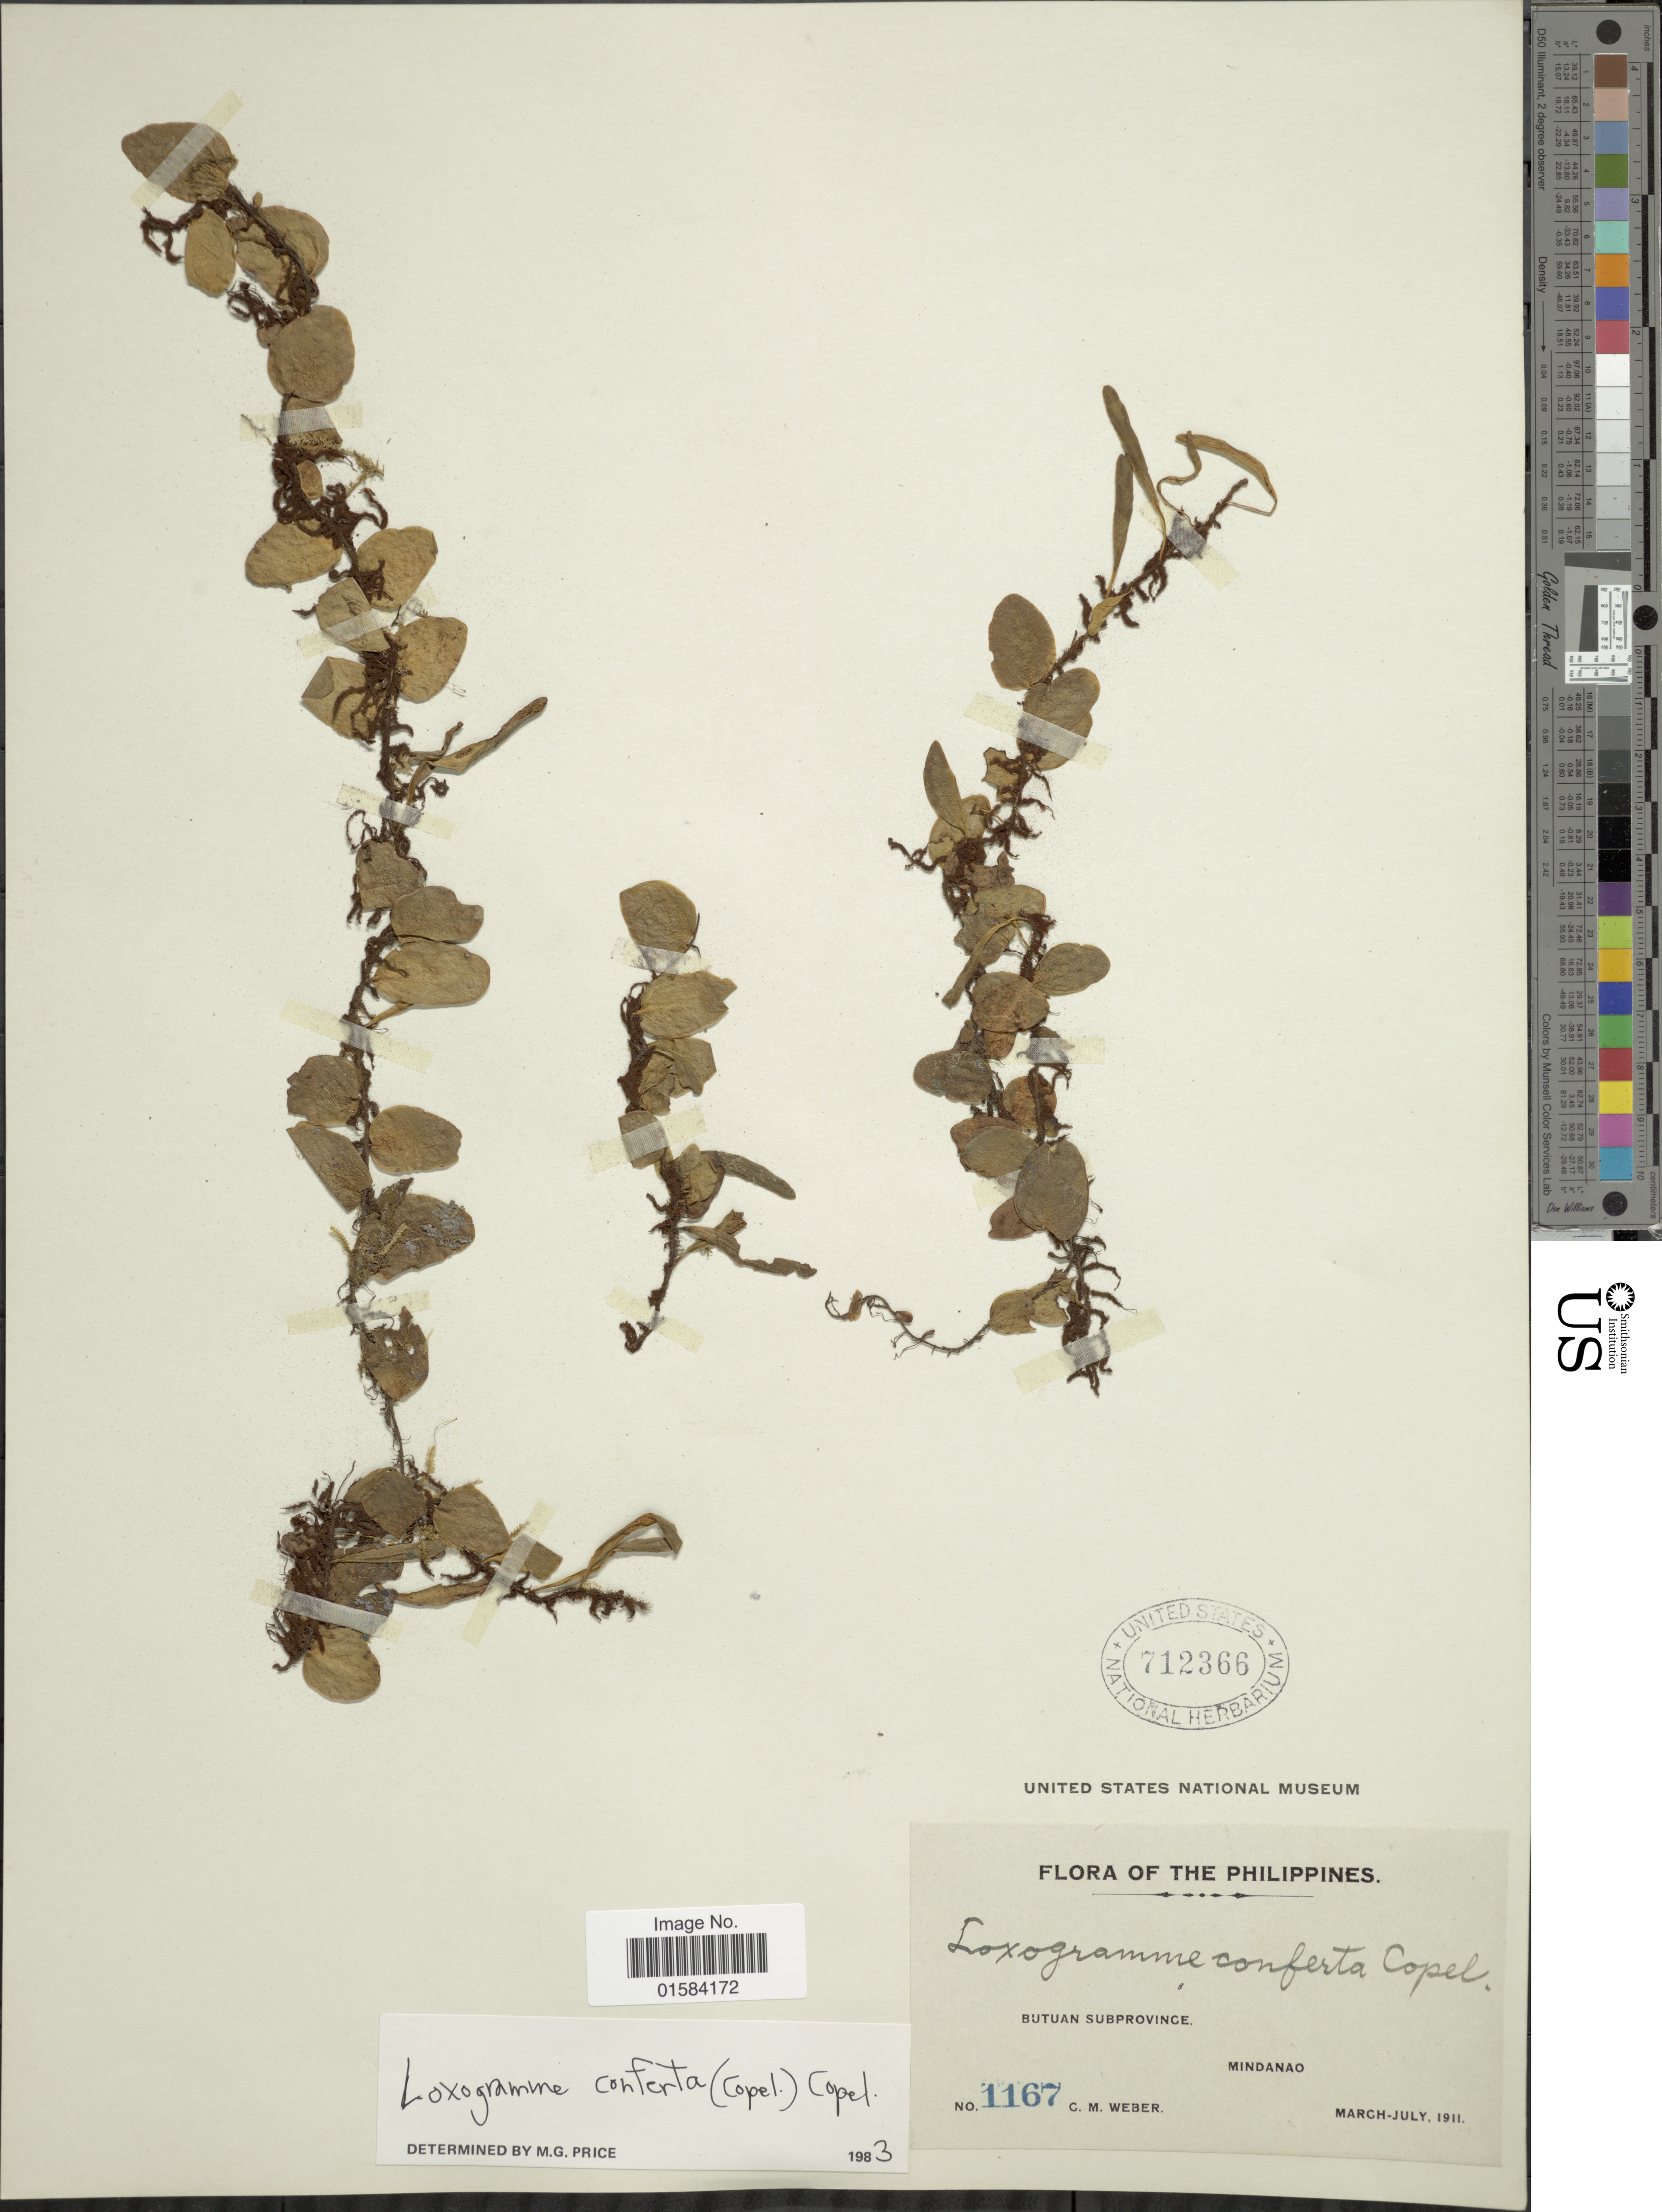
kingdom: Plantae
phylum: Tracheophyta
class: Polypodiopsida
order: Polypodiales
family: Polypodiaceae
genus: Loxogramme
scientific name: Loxogramme conferta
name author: (Copel.) Copel.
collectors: C. M. Weber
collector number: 1167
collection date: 1911-03/1911-07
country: Philippines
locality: Butuan Province, Mindanao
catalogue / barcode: US 712366